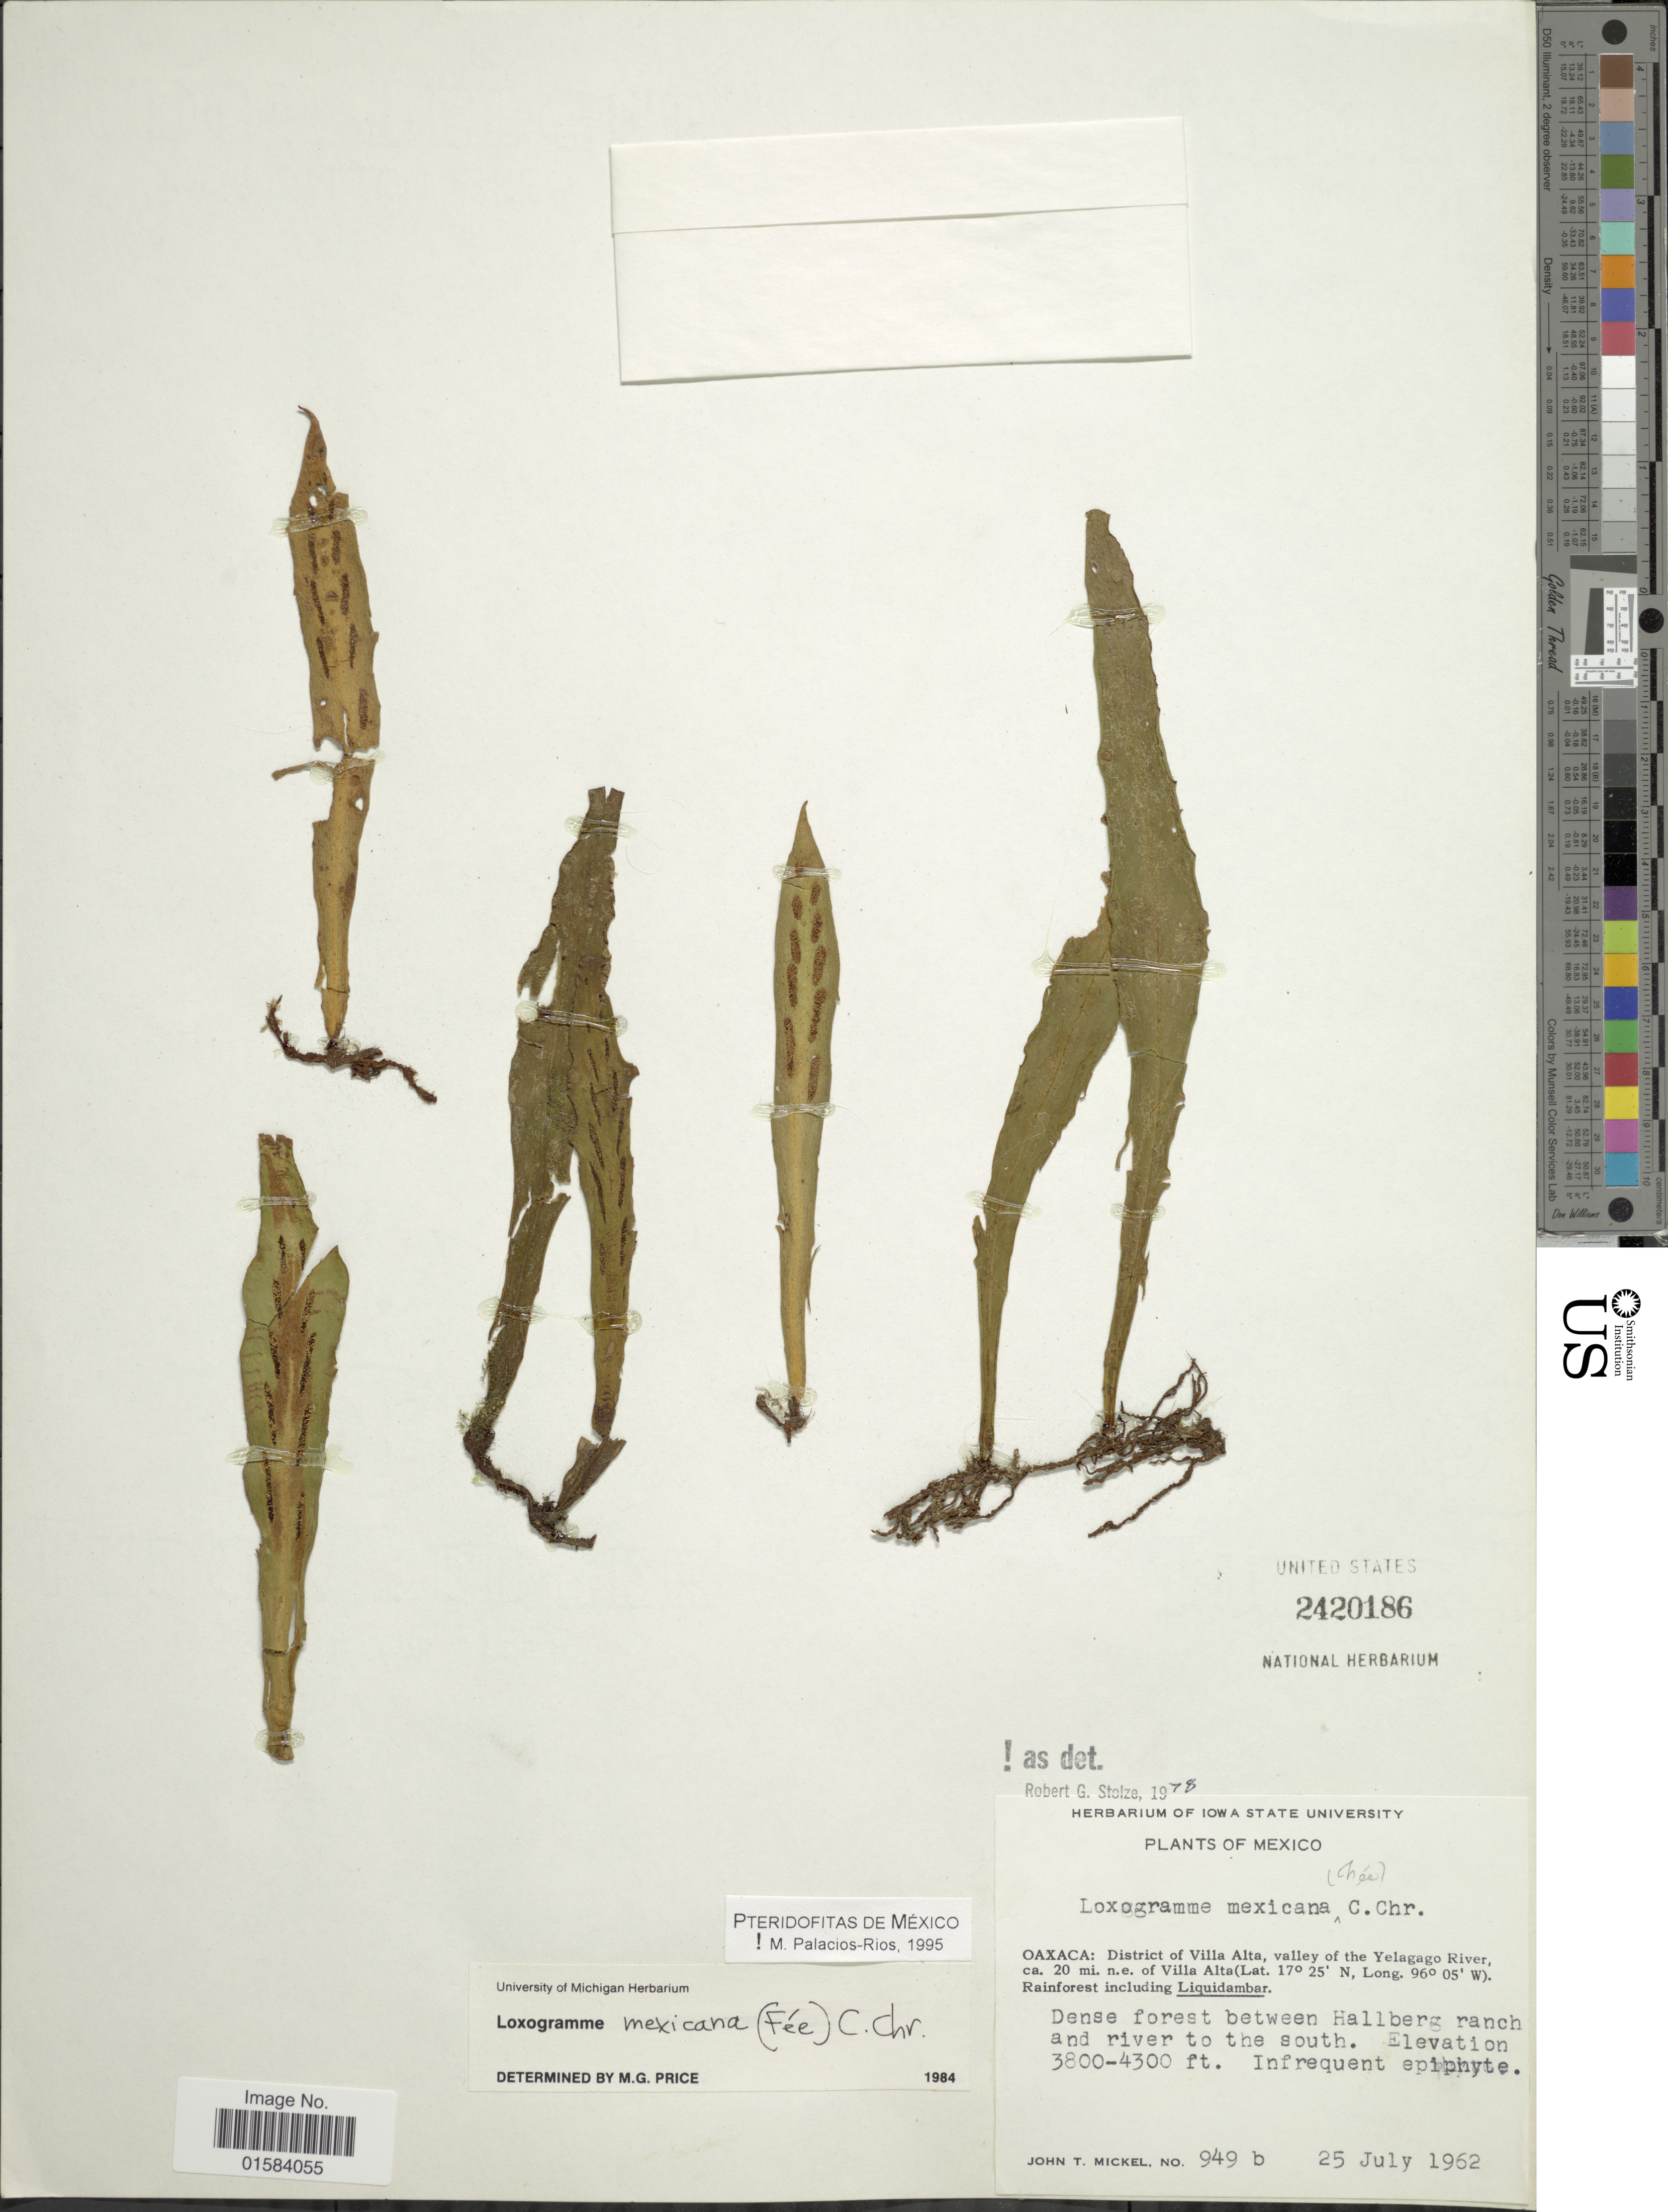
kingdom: Plantae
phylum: Tracheophyta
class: Polypodiopsida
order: Polypodiales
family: Polypodiaceae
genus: Loxogramme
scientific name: Loxogramme mexicana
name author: (Fée) C. Chr.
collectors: J. T. Mickel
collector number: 949 b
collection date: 1962-07-25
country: Mexico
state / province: Oaxaca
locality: District of Villa Alta, avlley of the Yelagago River, ca. 20 mi n.e. of Villa Alta. Dense forest between Hallberg ranch and river to the south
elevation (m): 1158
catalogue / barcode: US 2420186